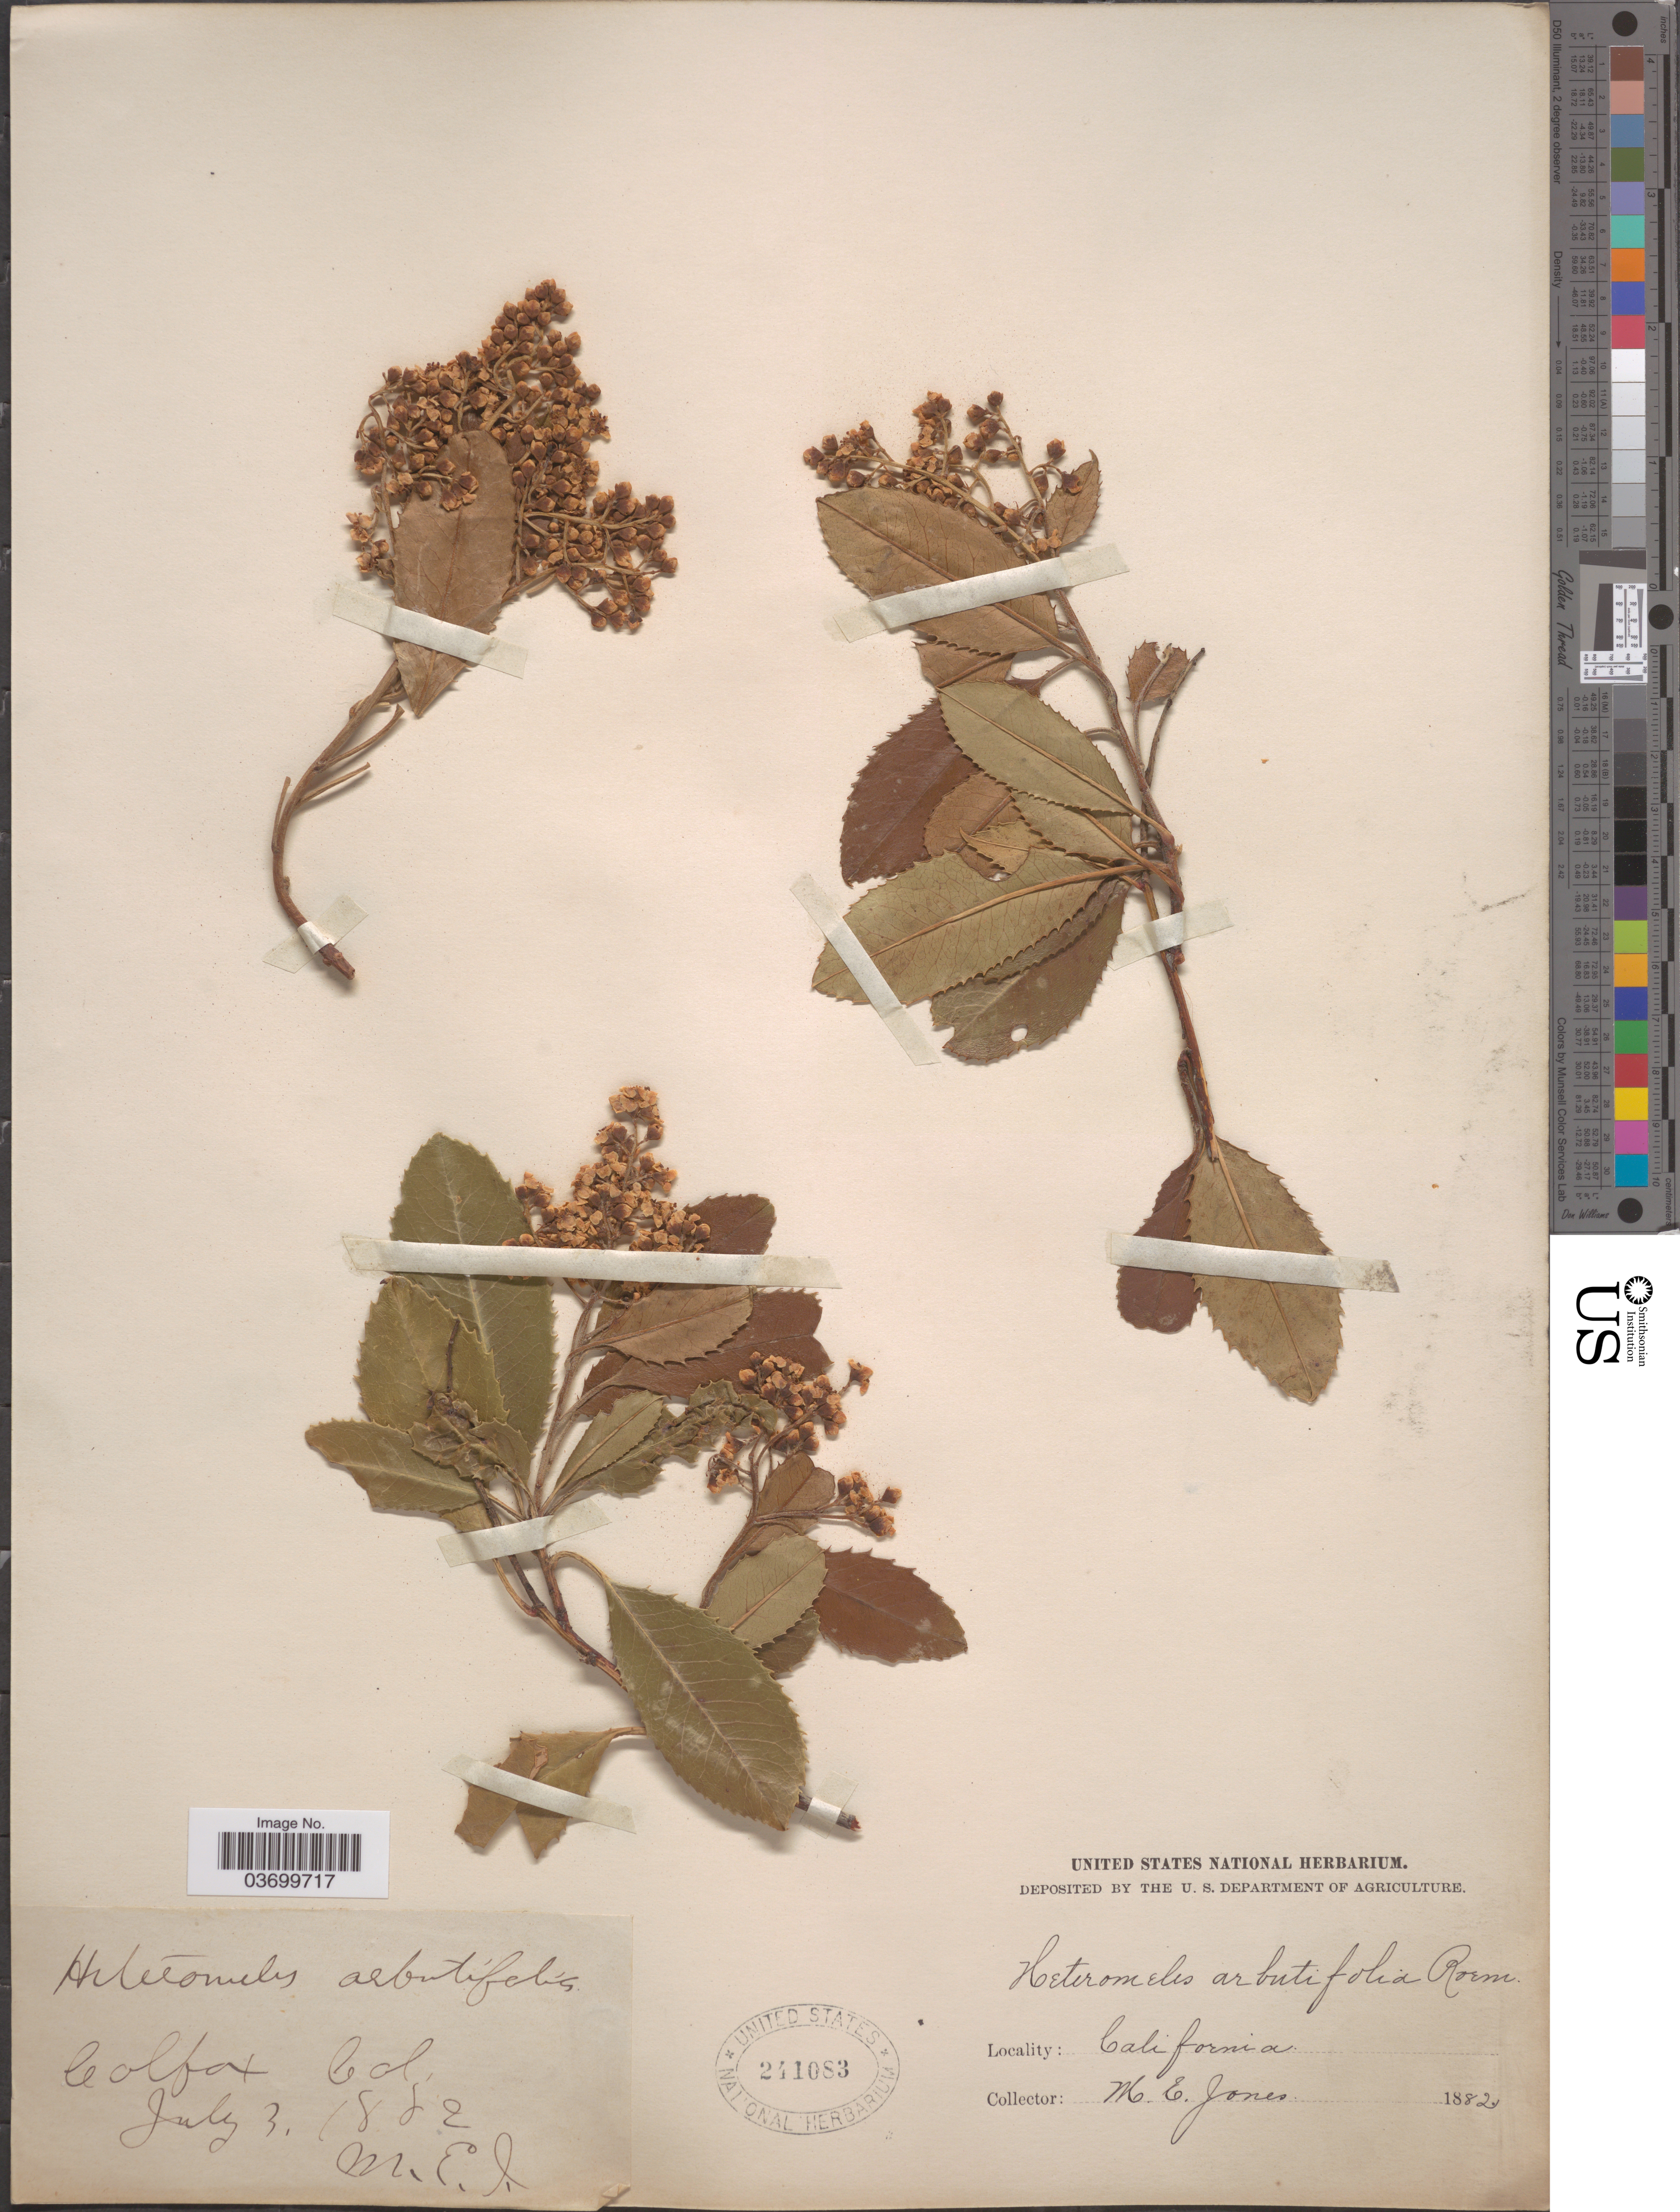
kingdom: Plantae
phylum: Tracheophyta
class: Magnoliopsida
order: Rosales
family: Rosaceae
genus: Heteromeles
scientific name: Heteromeles salicifolia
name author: (C. Presl) Abrams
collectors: M. E. Jones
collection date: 1882-07-03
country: United States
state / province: California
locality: Colfax.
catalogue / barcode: US 241083